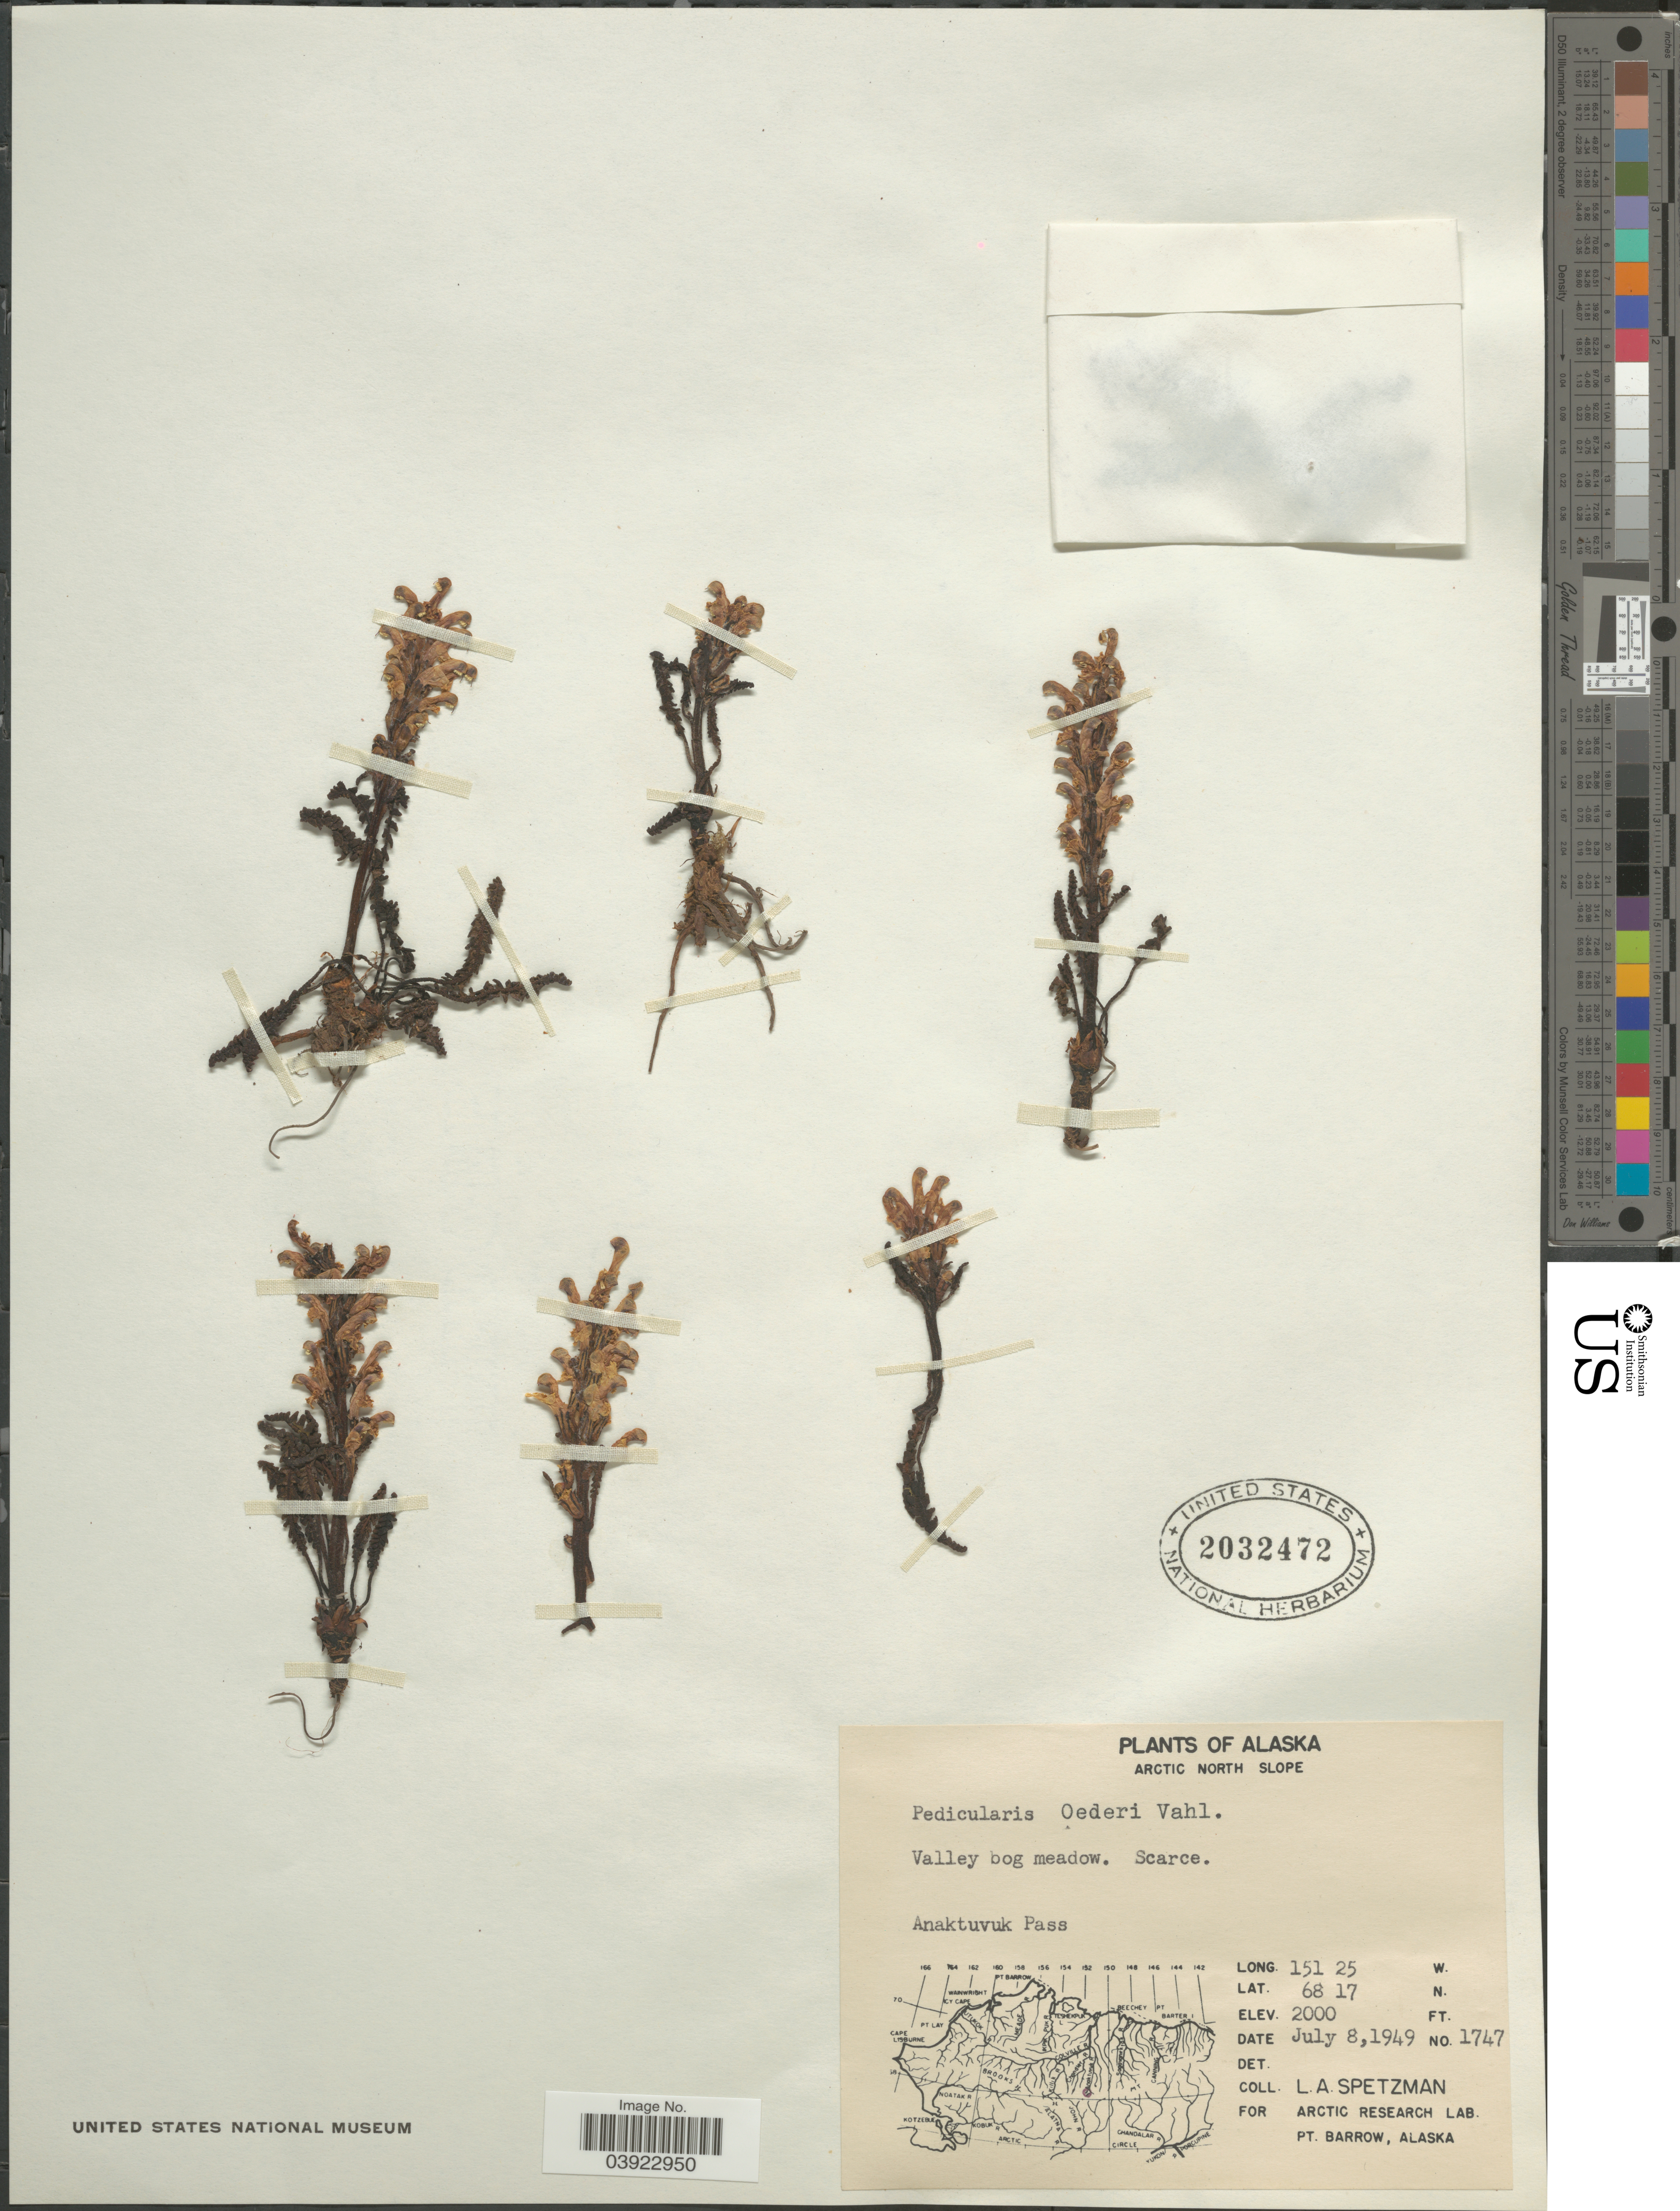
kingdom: Plantae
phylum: Tracheophyta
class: Magnoliopsida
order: Lamiales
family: Orobanchaceae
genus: Pedicularis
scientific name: Pedicularis oederi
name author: Vahl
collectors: L. Spetzman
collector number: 1747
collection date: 1949-07-08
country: United States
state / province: Alaska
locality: Arctic North Slope. Valley bog meadow. Anaktuvuk Pass.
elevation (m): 610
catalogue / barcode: US 2032472